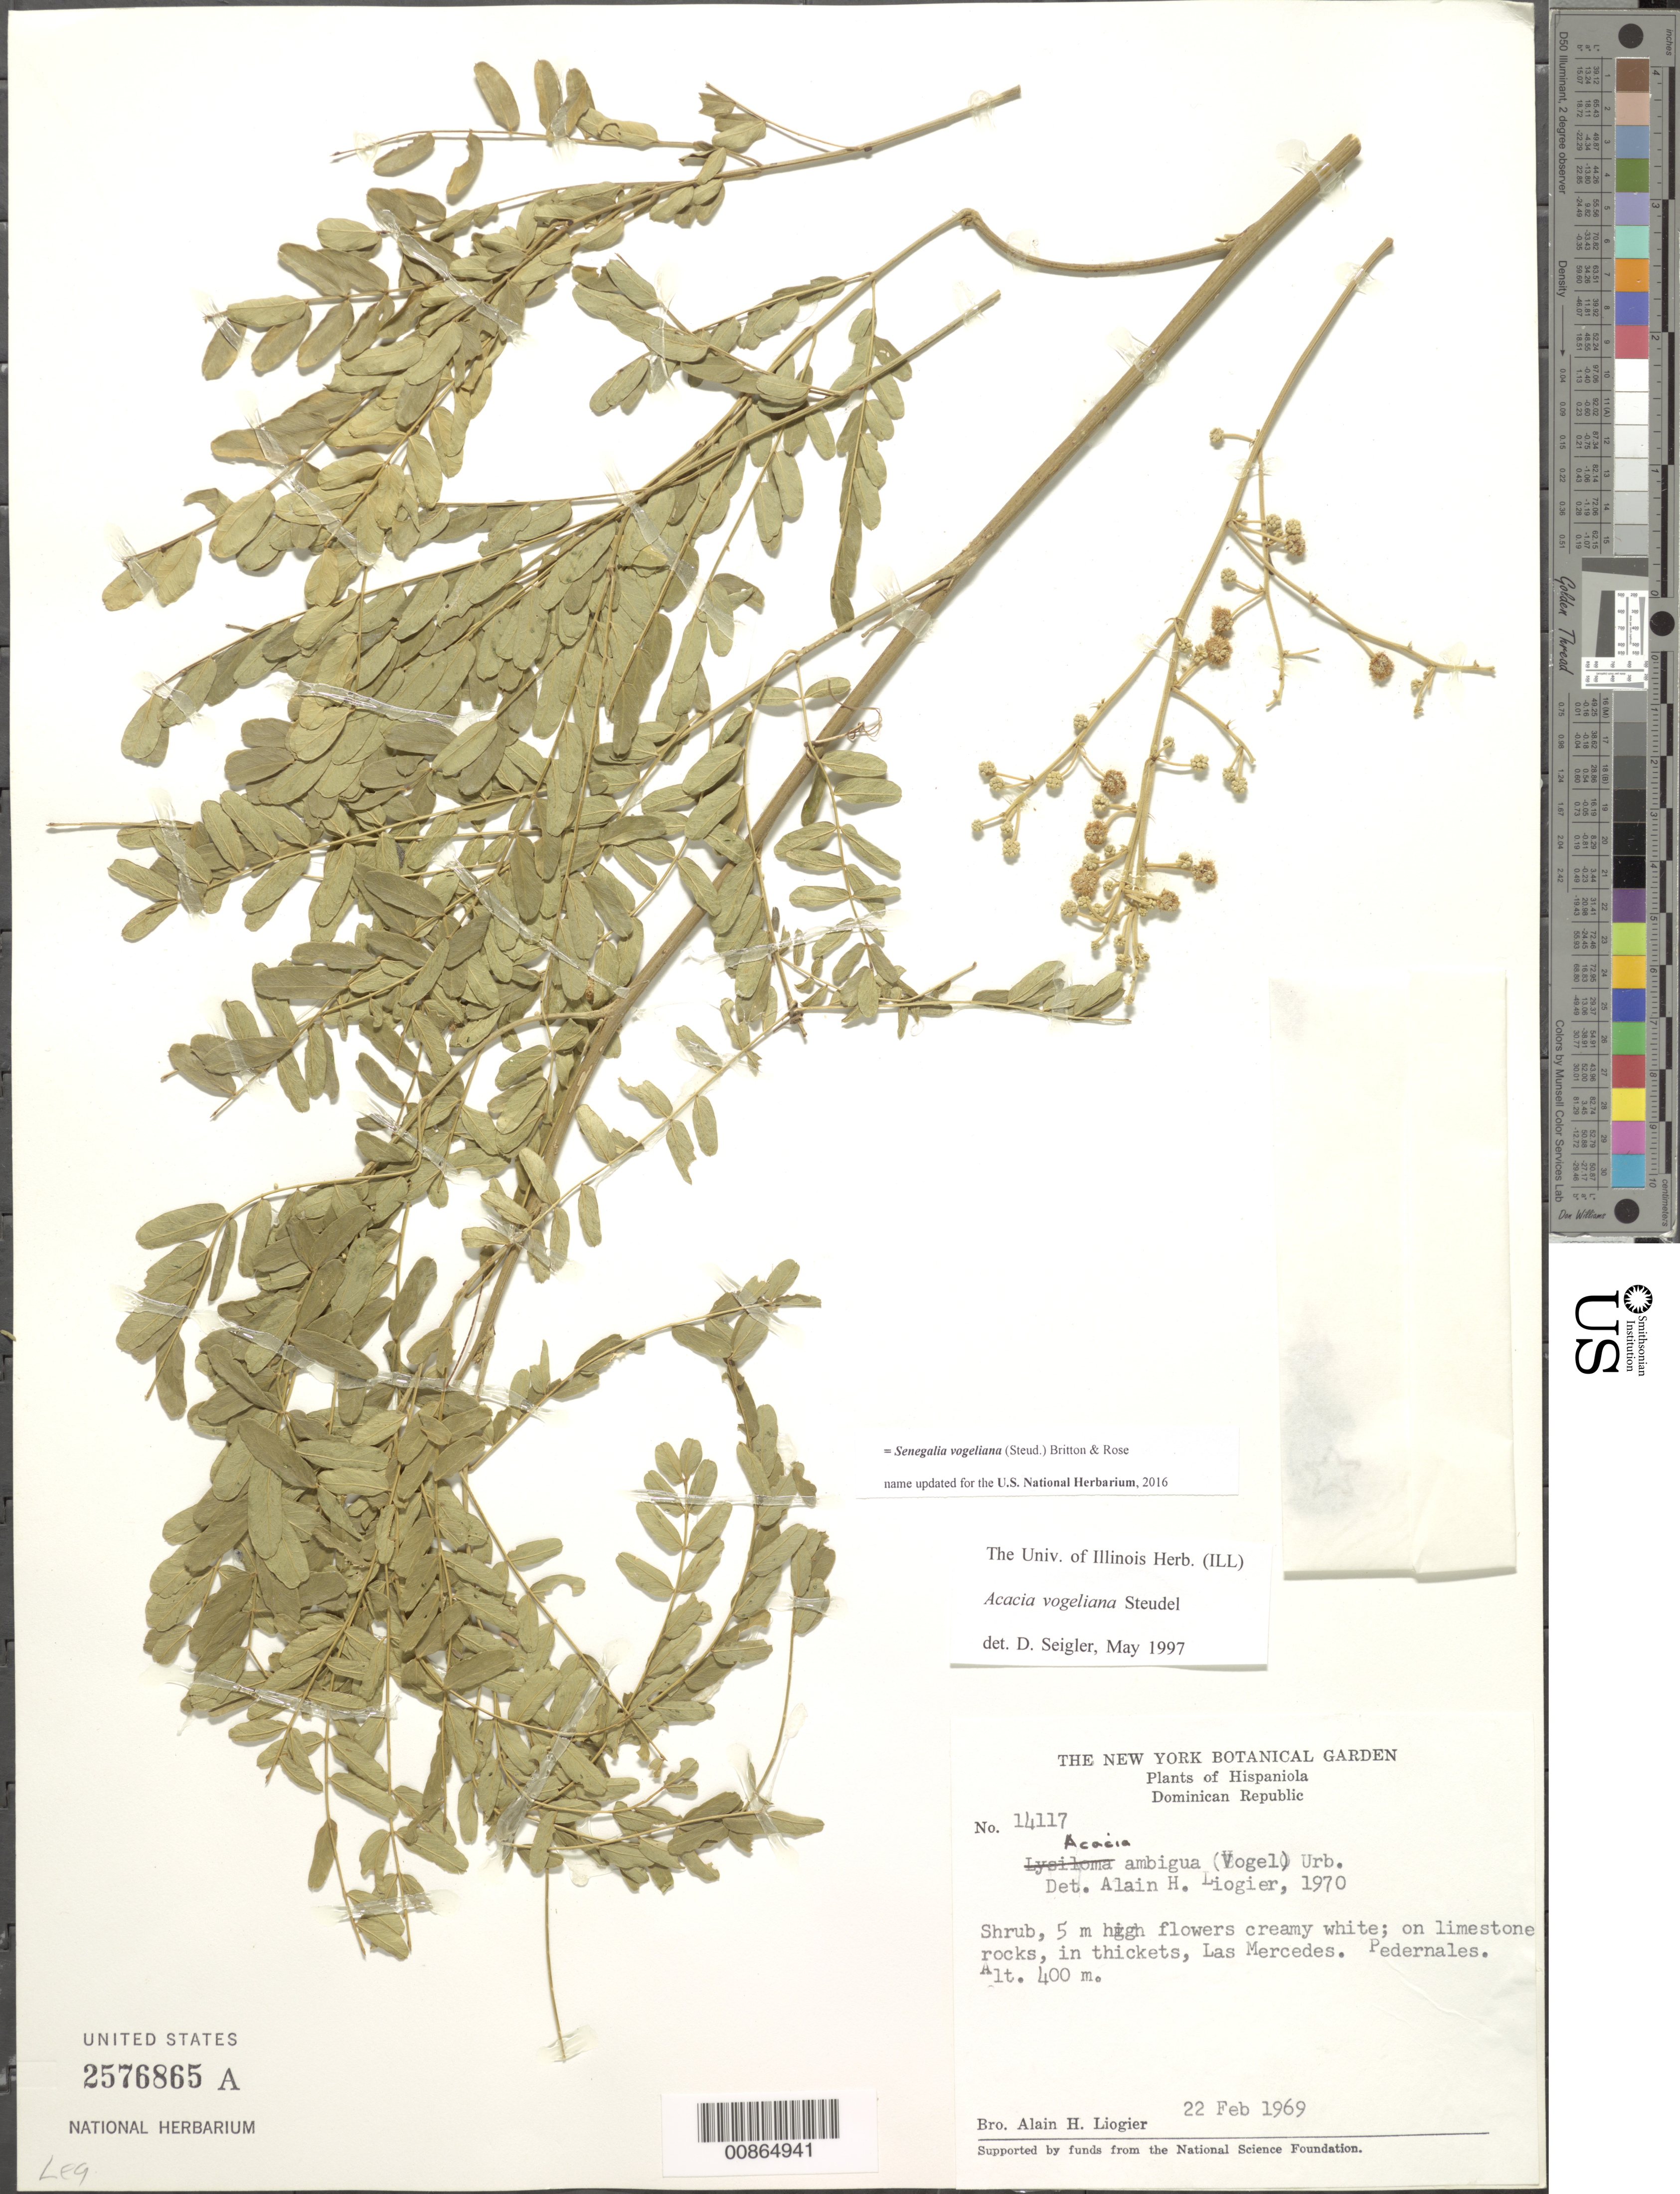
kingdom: Plantae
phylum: Tracheophyta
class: Magnoliopsida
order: Fabales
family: Fabaceae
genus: Parasenegalia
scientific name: Parasenegalia vogeliana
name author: (Steud.) Seigler & Ebinger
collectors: A. H. Liogier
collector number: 14117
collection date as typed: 22 Feb 1969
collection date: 1969-02-22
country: Dominican Republic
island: Hispaniola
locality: Las Mercedes. Pedernales.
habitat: On limestone rocks, in thickets.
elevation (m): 400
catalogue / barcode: US 2576865A